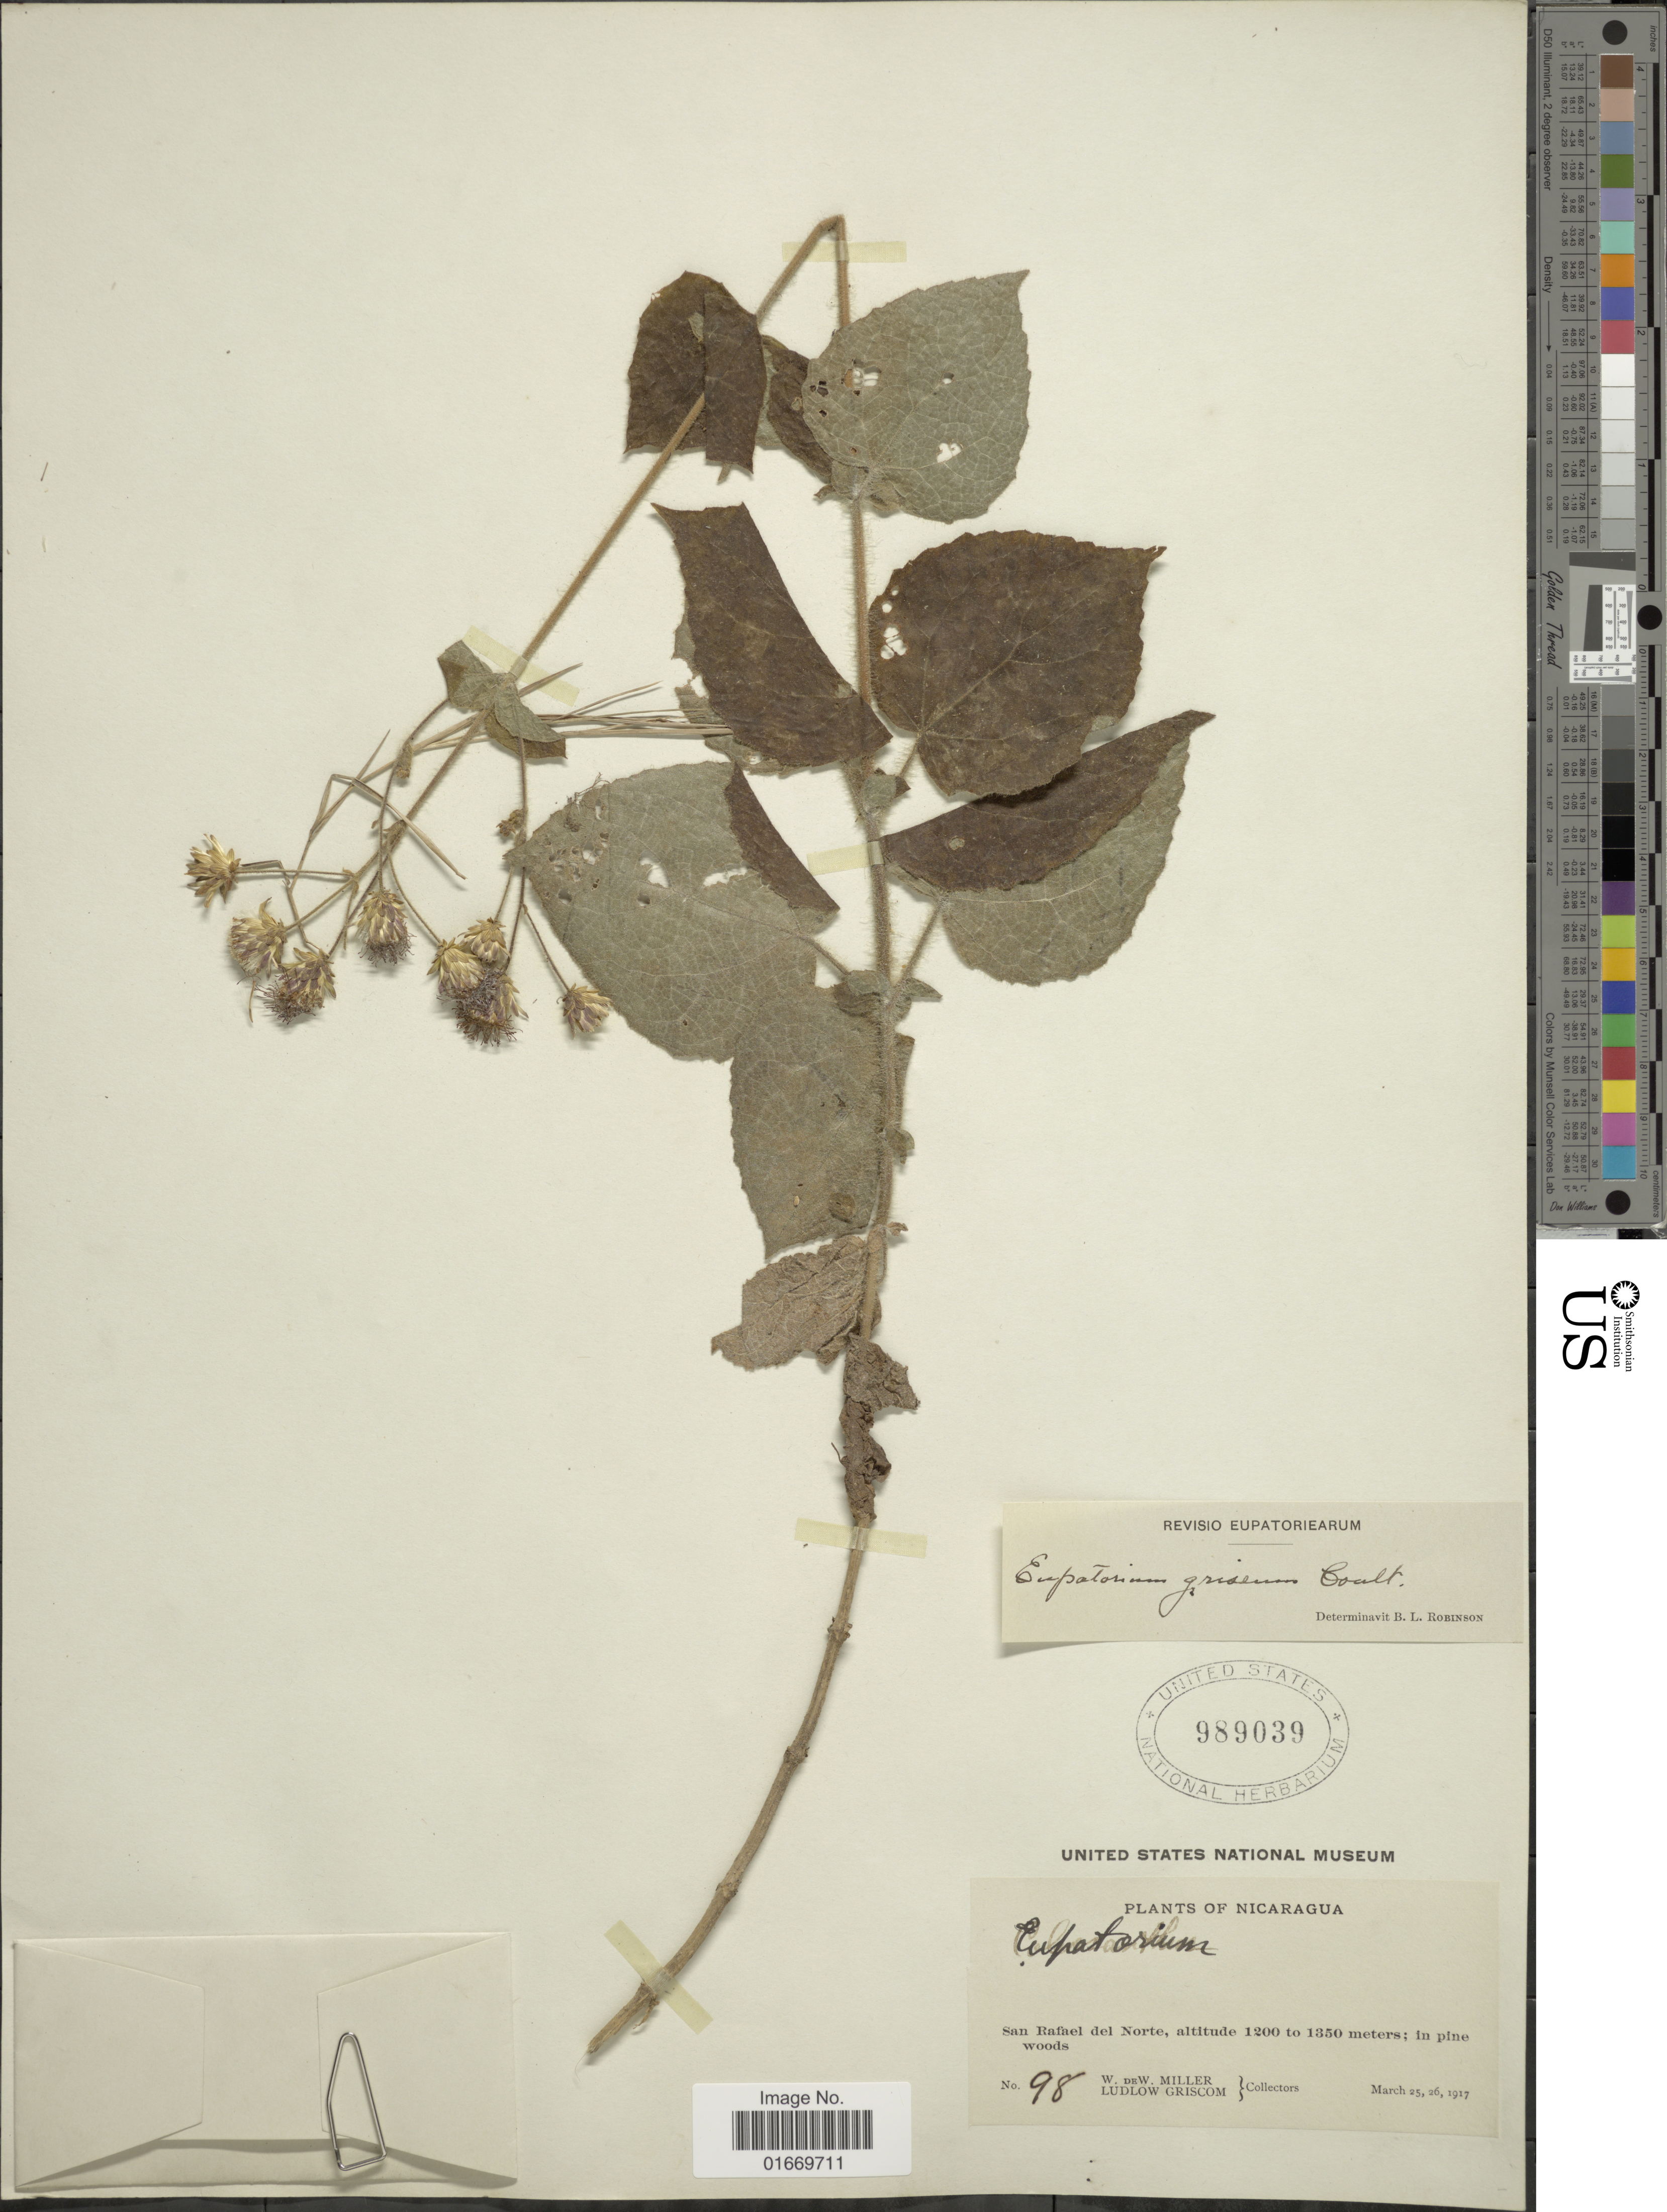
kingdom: Plantae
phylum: Tracheophyta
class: Magnoliopsida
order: Asterales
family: Asteraceae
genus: Peteravenia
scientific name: Peteravenia grisea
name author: (J.M. Coult.) R.M. King & H. Rob.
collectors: W. D. Miller & L. Griscom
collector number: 98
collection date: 1917-03-25/1917-03-26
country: Nicaragua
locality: Nicaragua. San Rafael del Norte, in pine woods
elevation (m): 1200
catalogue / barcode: US 989039